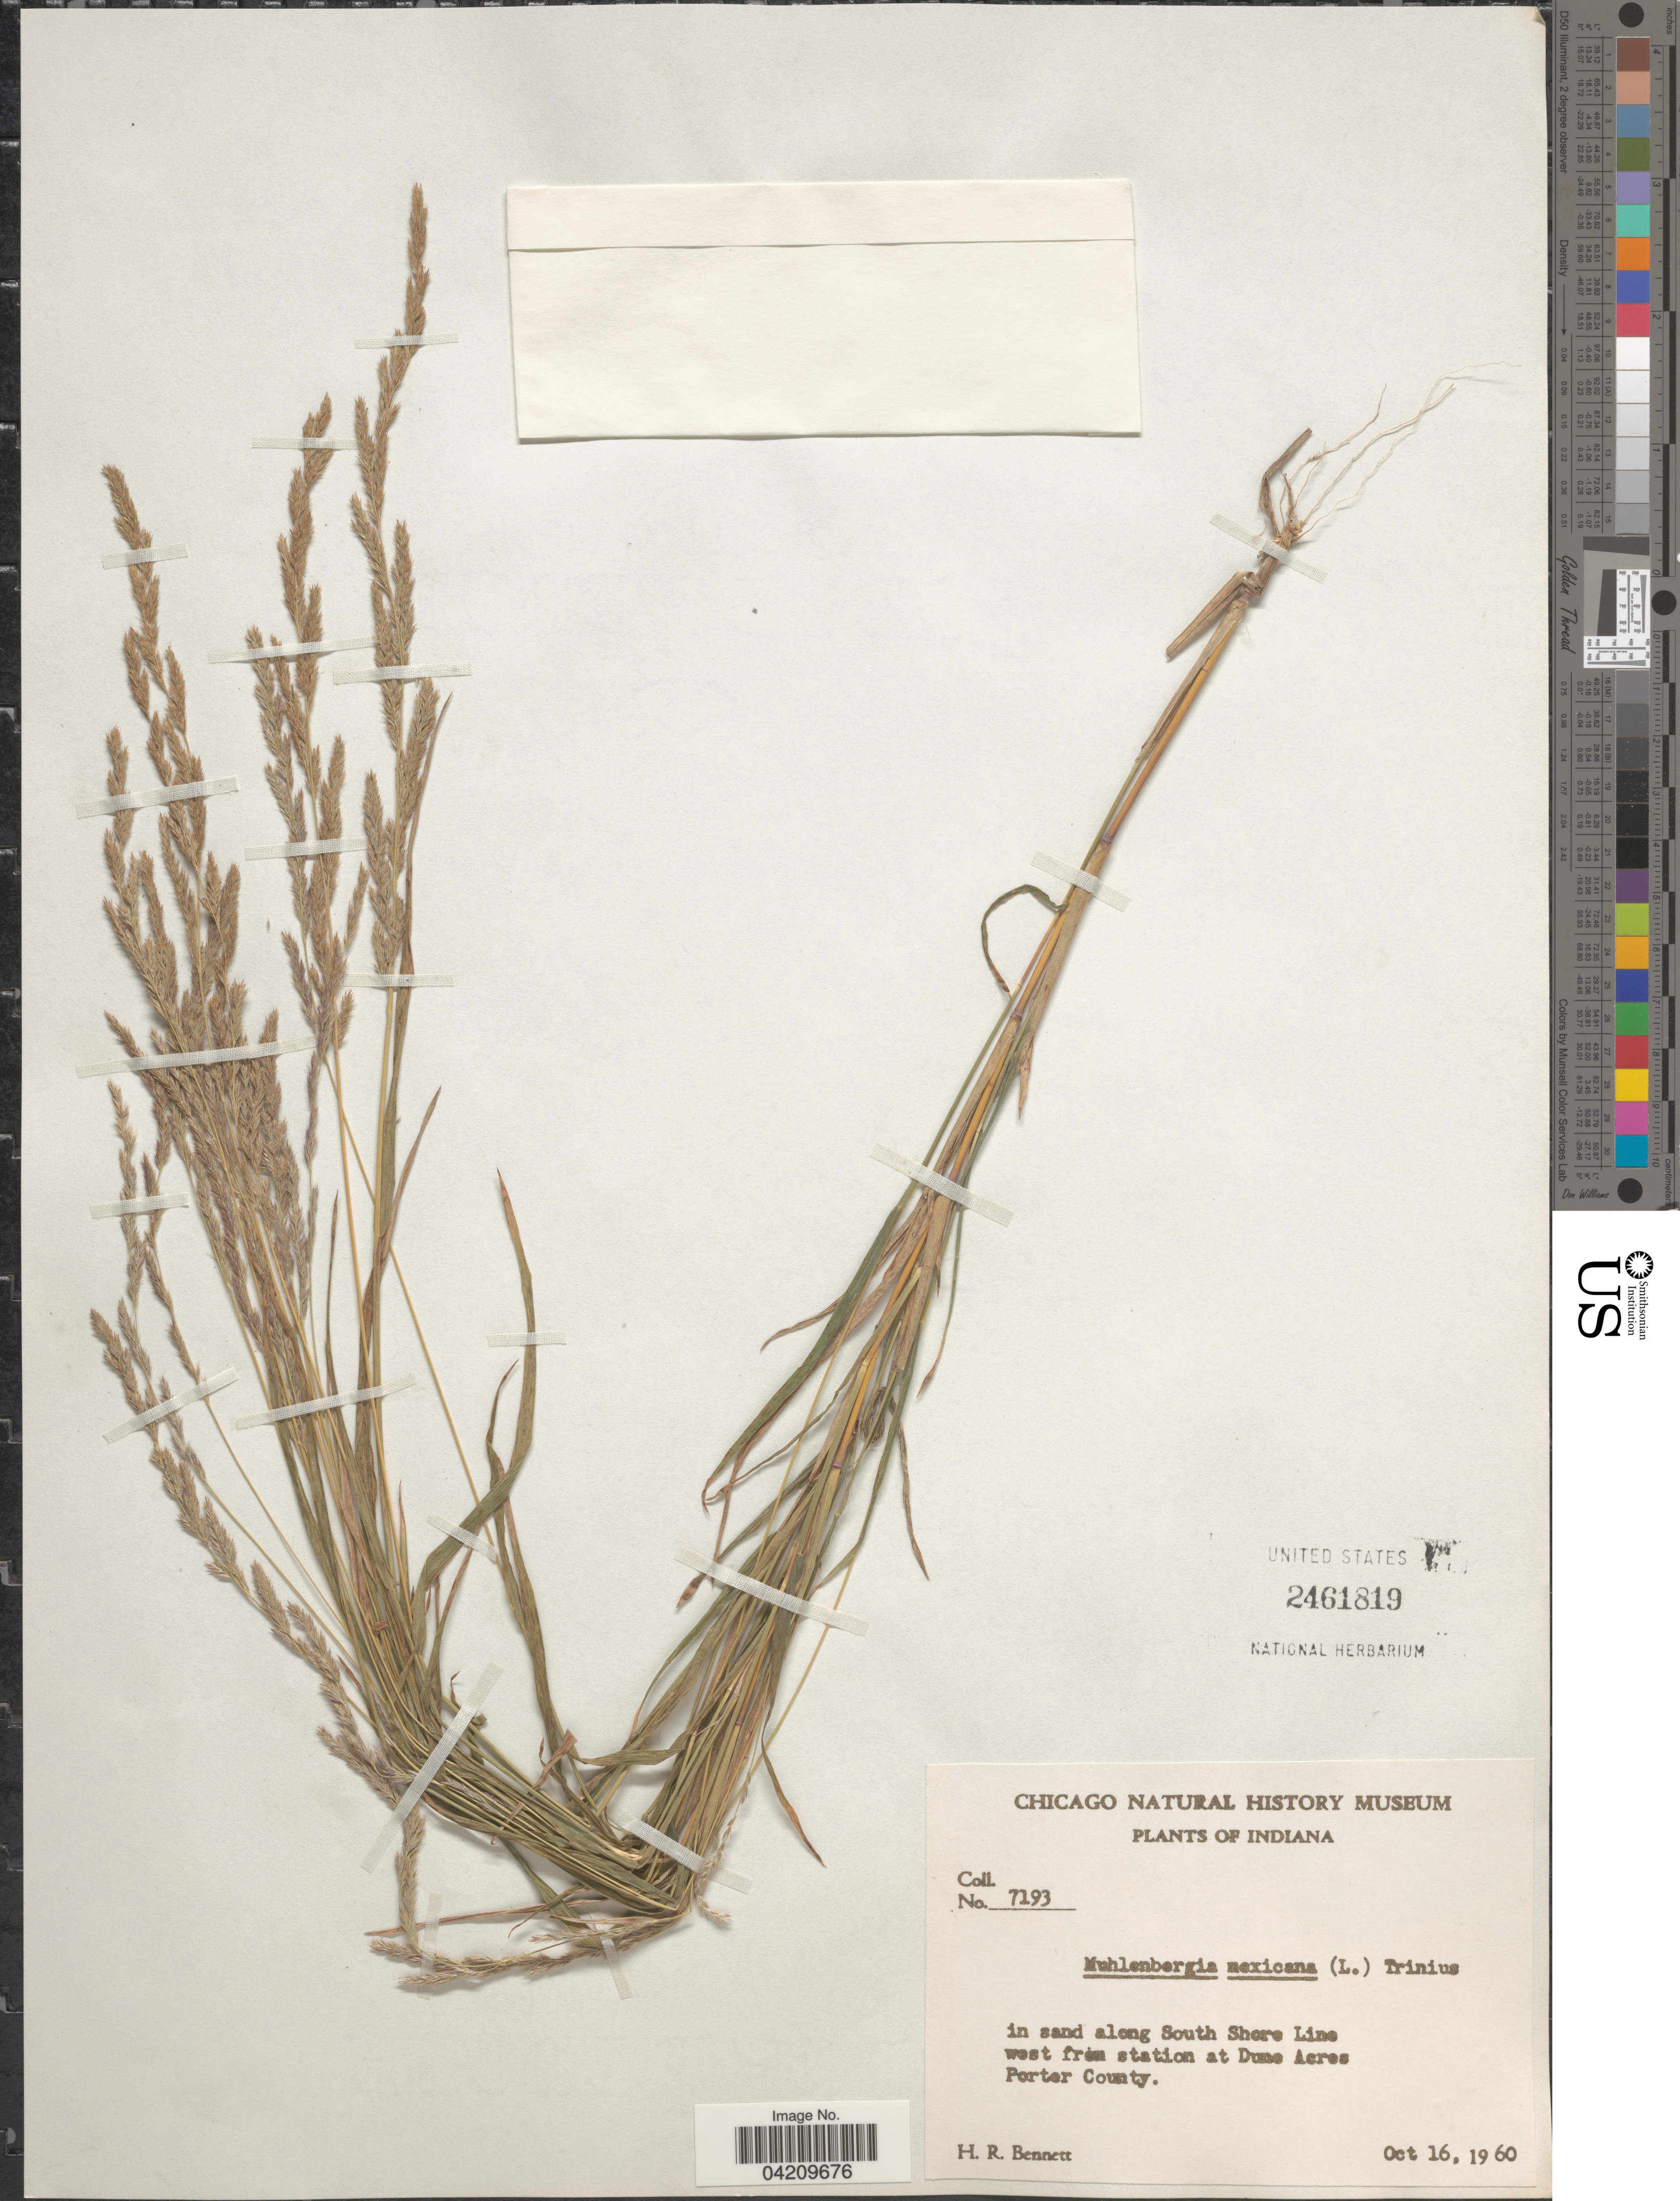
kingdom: Plantae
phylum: Tracheophyta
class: Liliopsida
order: Poales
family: Poaceae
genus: Muhlenbergia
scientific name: Muhlenbergia mexicana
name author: (L.) Trin.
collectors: H. R. Bennett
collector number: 7193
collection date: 1960-10-16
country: United States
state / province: Indiana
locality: In sand along South Shore Line west from station at Dune Acres. Porter County.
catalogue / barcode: US 2461819